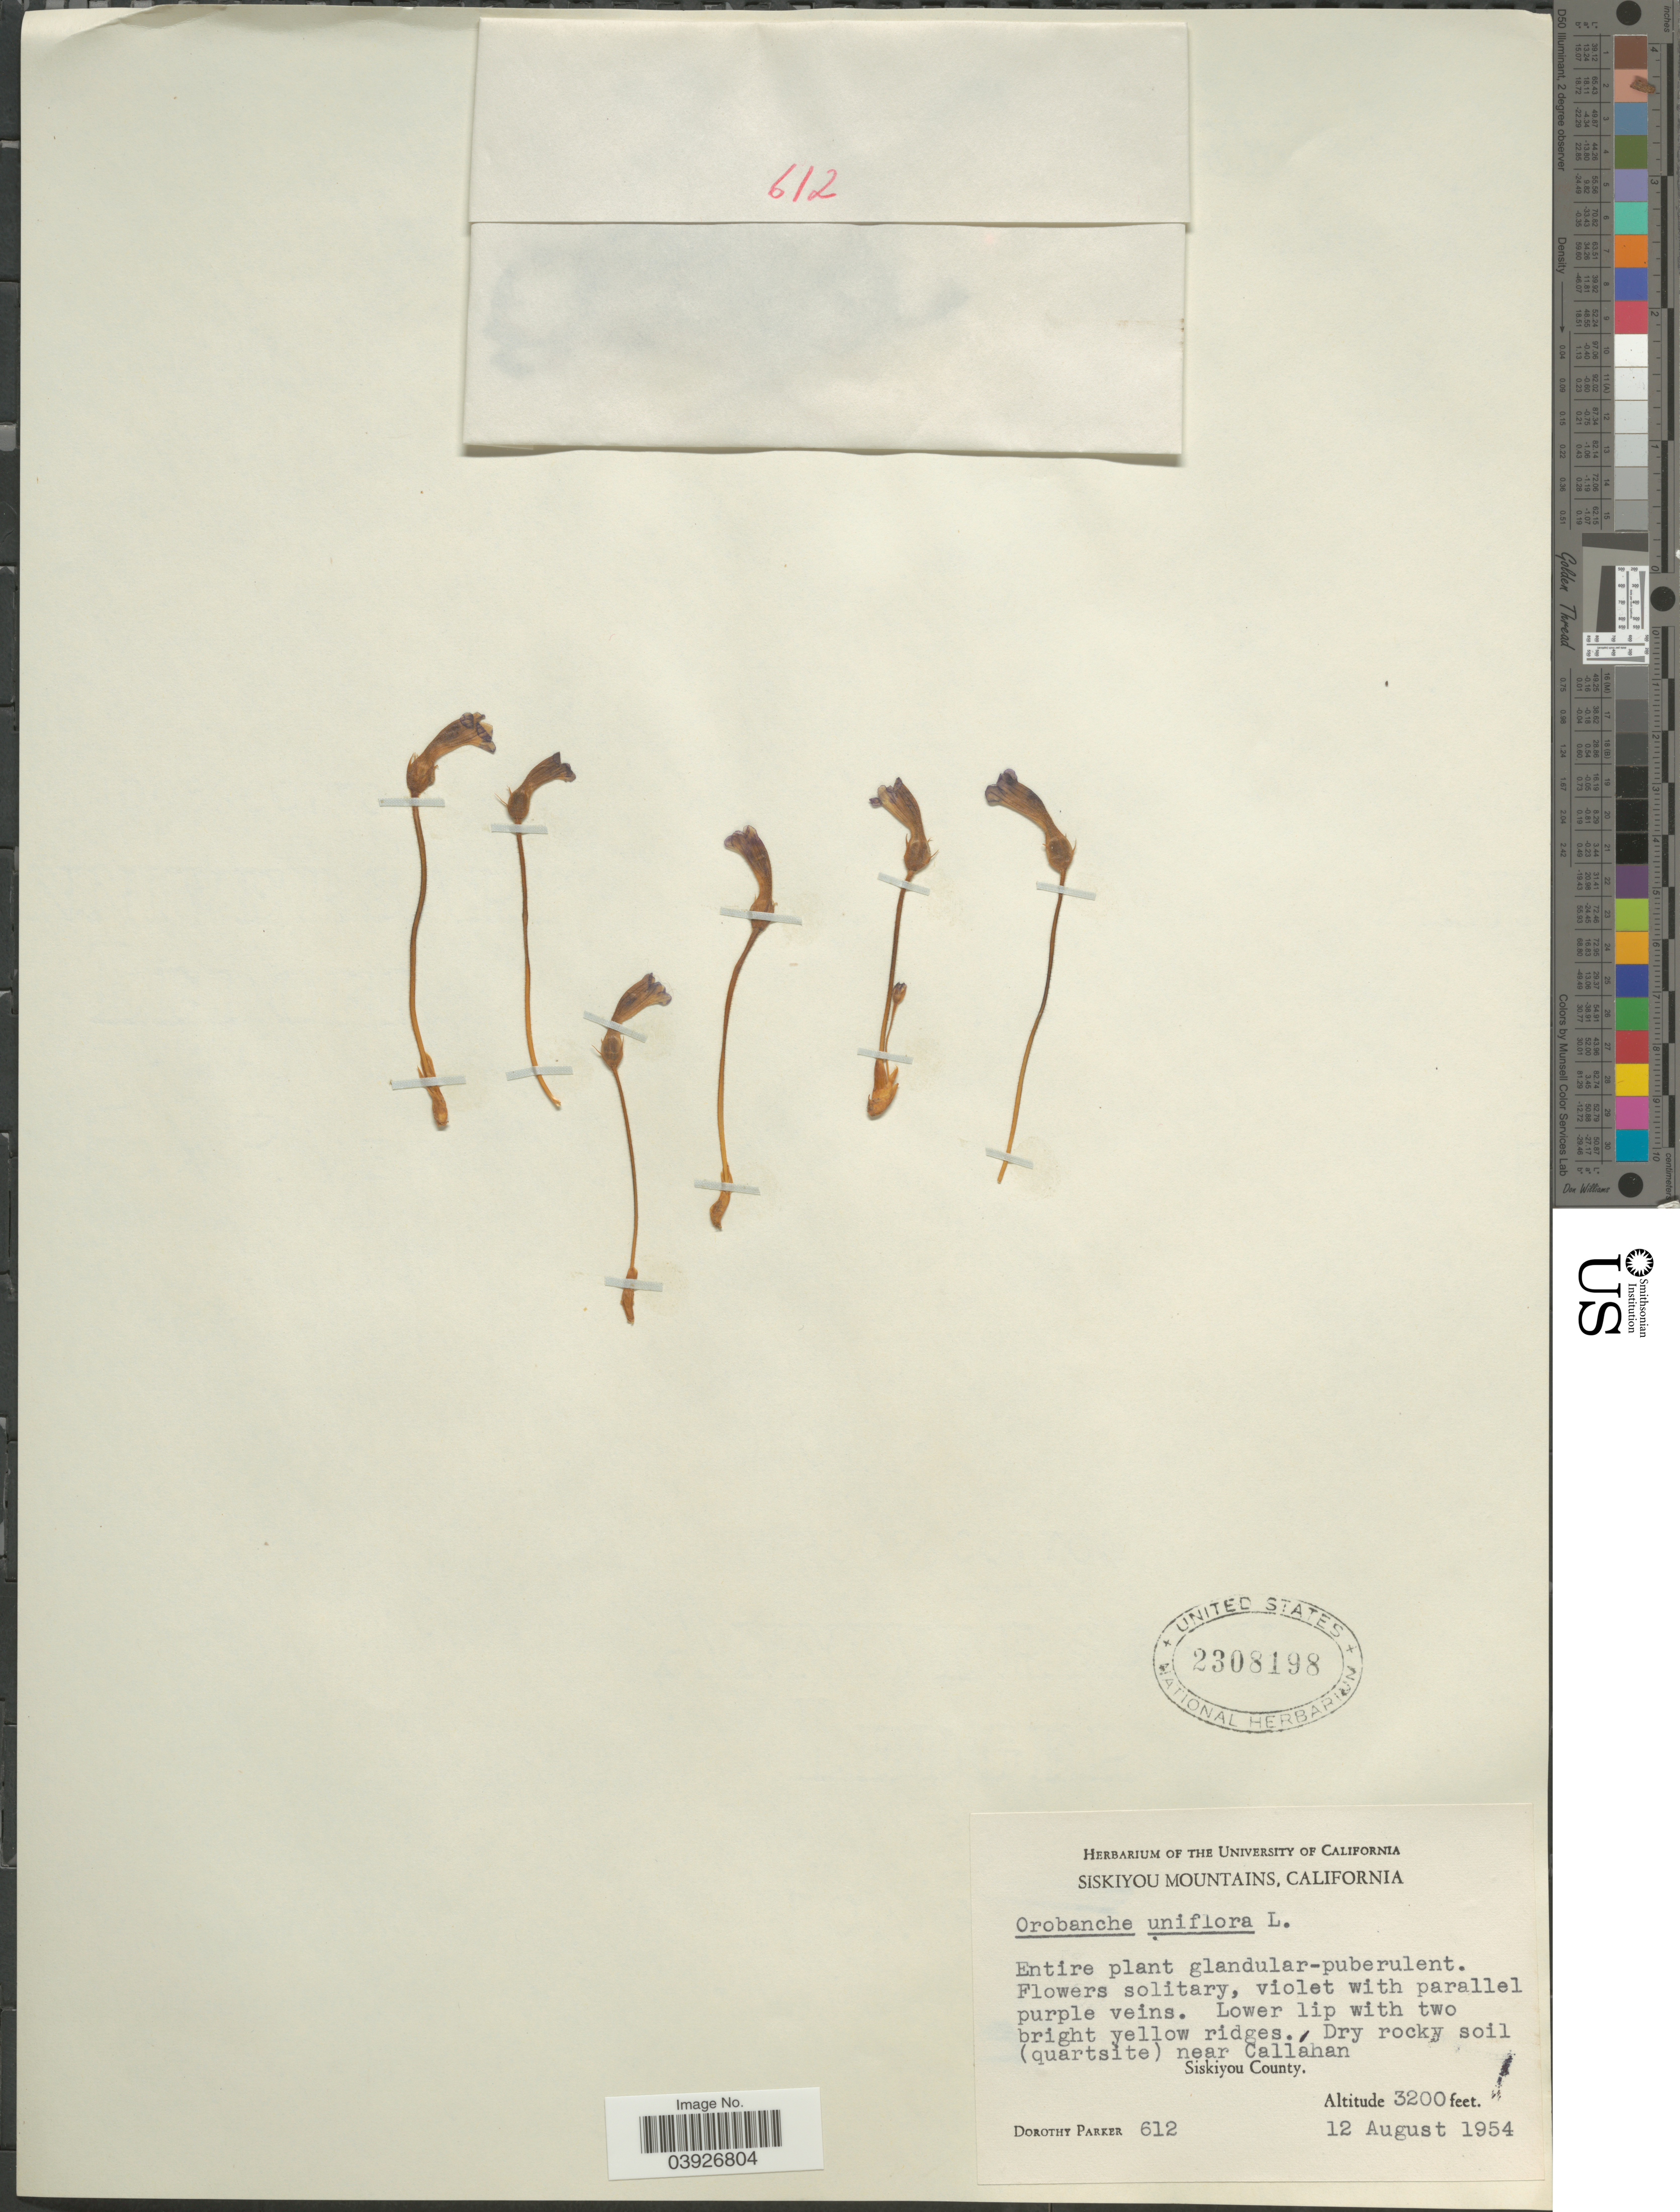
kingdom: Plantae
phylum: Tracheophyta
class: Magnoliopsida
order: Lamiales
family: Orobanchaceae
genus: Aphyllon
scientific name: Aphyllon uniflorum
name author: A. Gray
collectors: D. Parker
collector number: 612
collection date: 1954-08-12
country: United States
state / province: California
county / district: Siskiyou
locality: Siskiyou Mountains. Dry rocky soil (quartsite) near Caliahan. Siskiyou County.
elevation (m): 975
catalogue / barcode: US 2308198